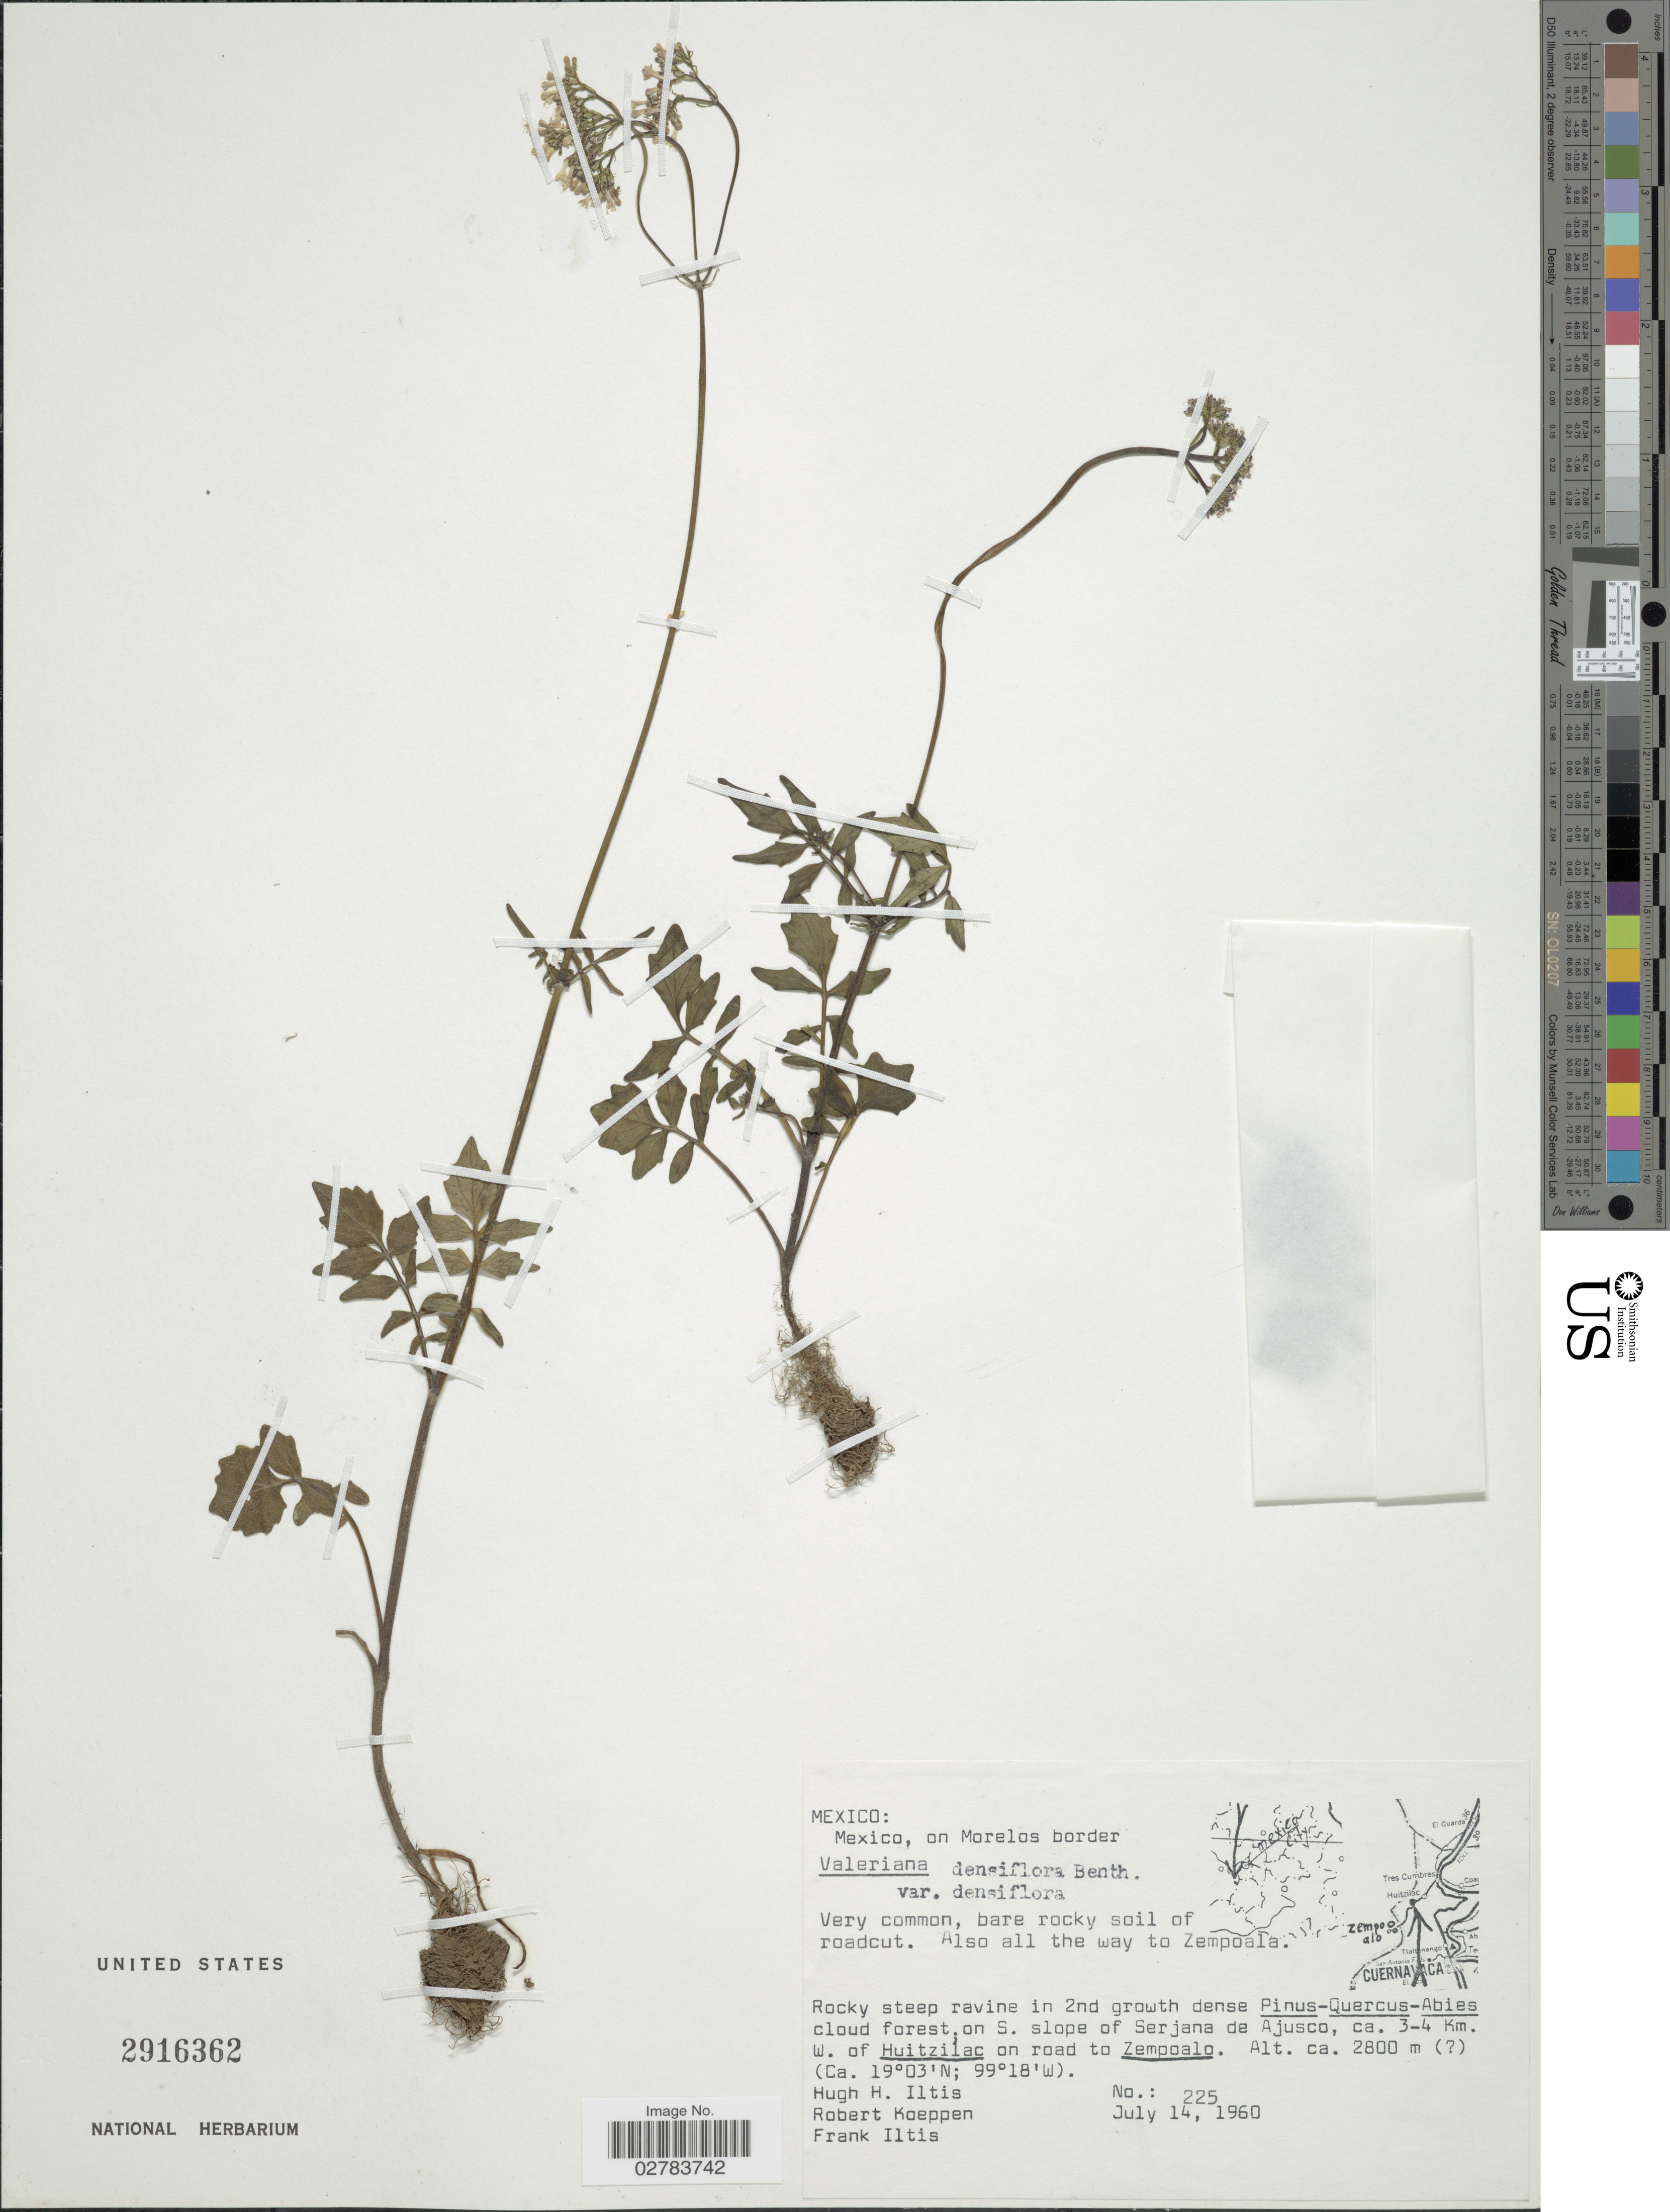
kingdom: Plantae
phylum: Tracheophyta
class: Magnoliopsida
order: Dipsacales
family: Caprifoliaceae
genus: Valeriana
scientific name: Valeriana densiflora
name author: Benth.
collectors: H. H. Iltis, R. C. Koeppen & F. S. Iltis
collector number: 225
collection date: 1960-07-14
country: Mexico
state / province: México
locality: Mexico, on Morelos border. Also all the way to Zempoala. On S. slope of Serjana de Ajusco, ca. 3-4 Km. W. of Huitzilac on road to Zempoalo.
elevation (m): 2800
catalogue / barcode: US 2916362